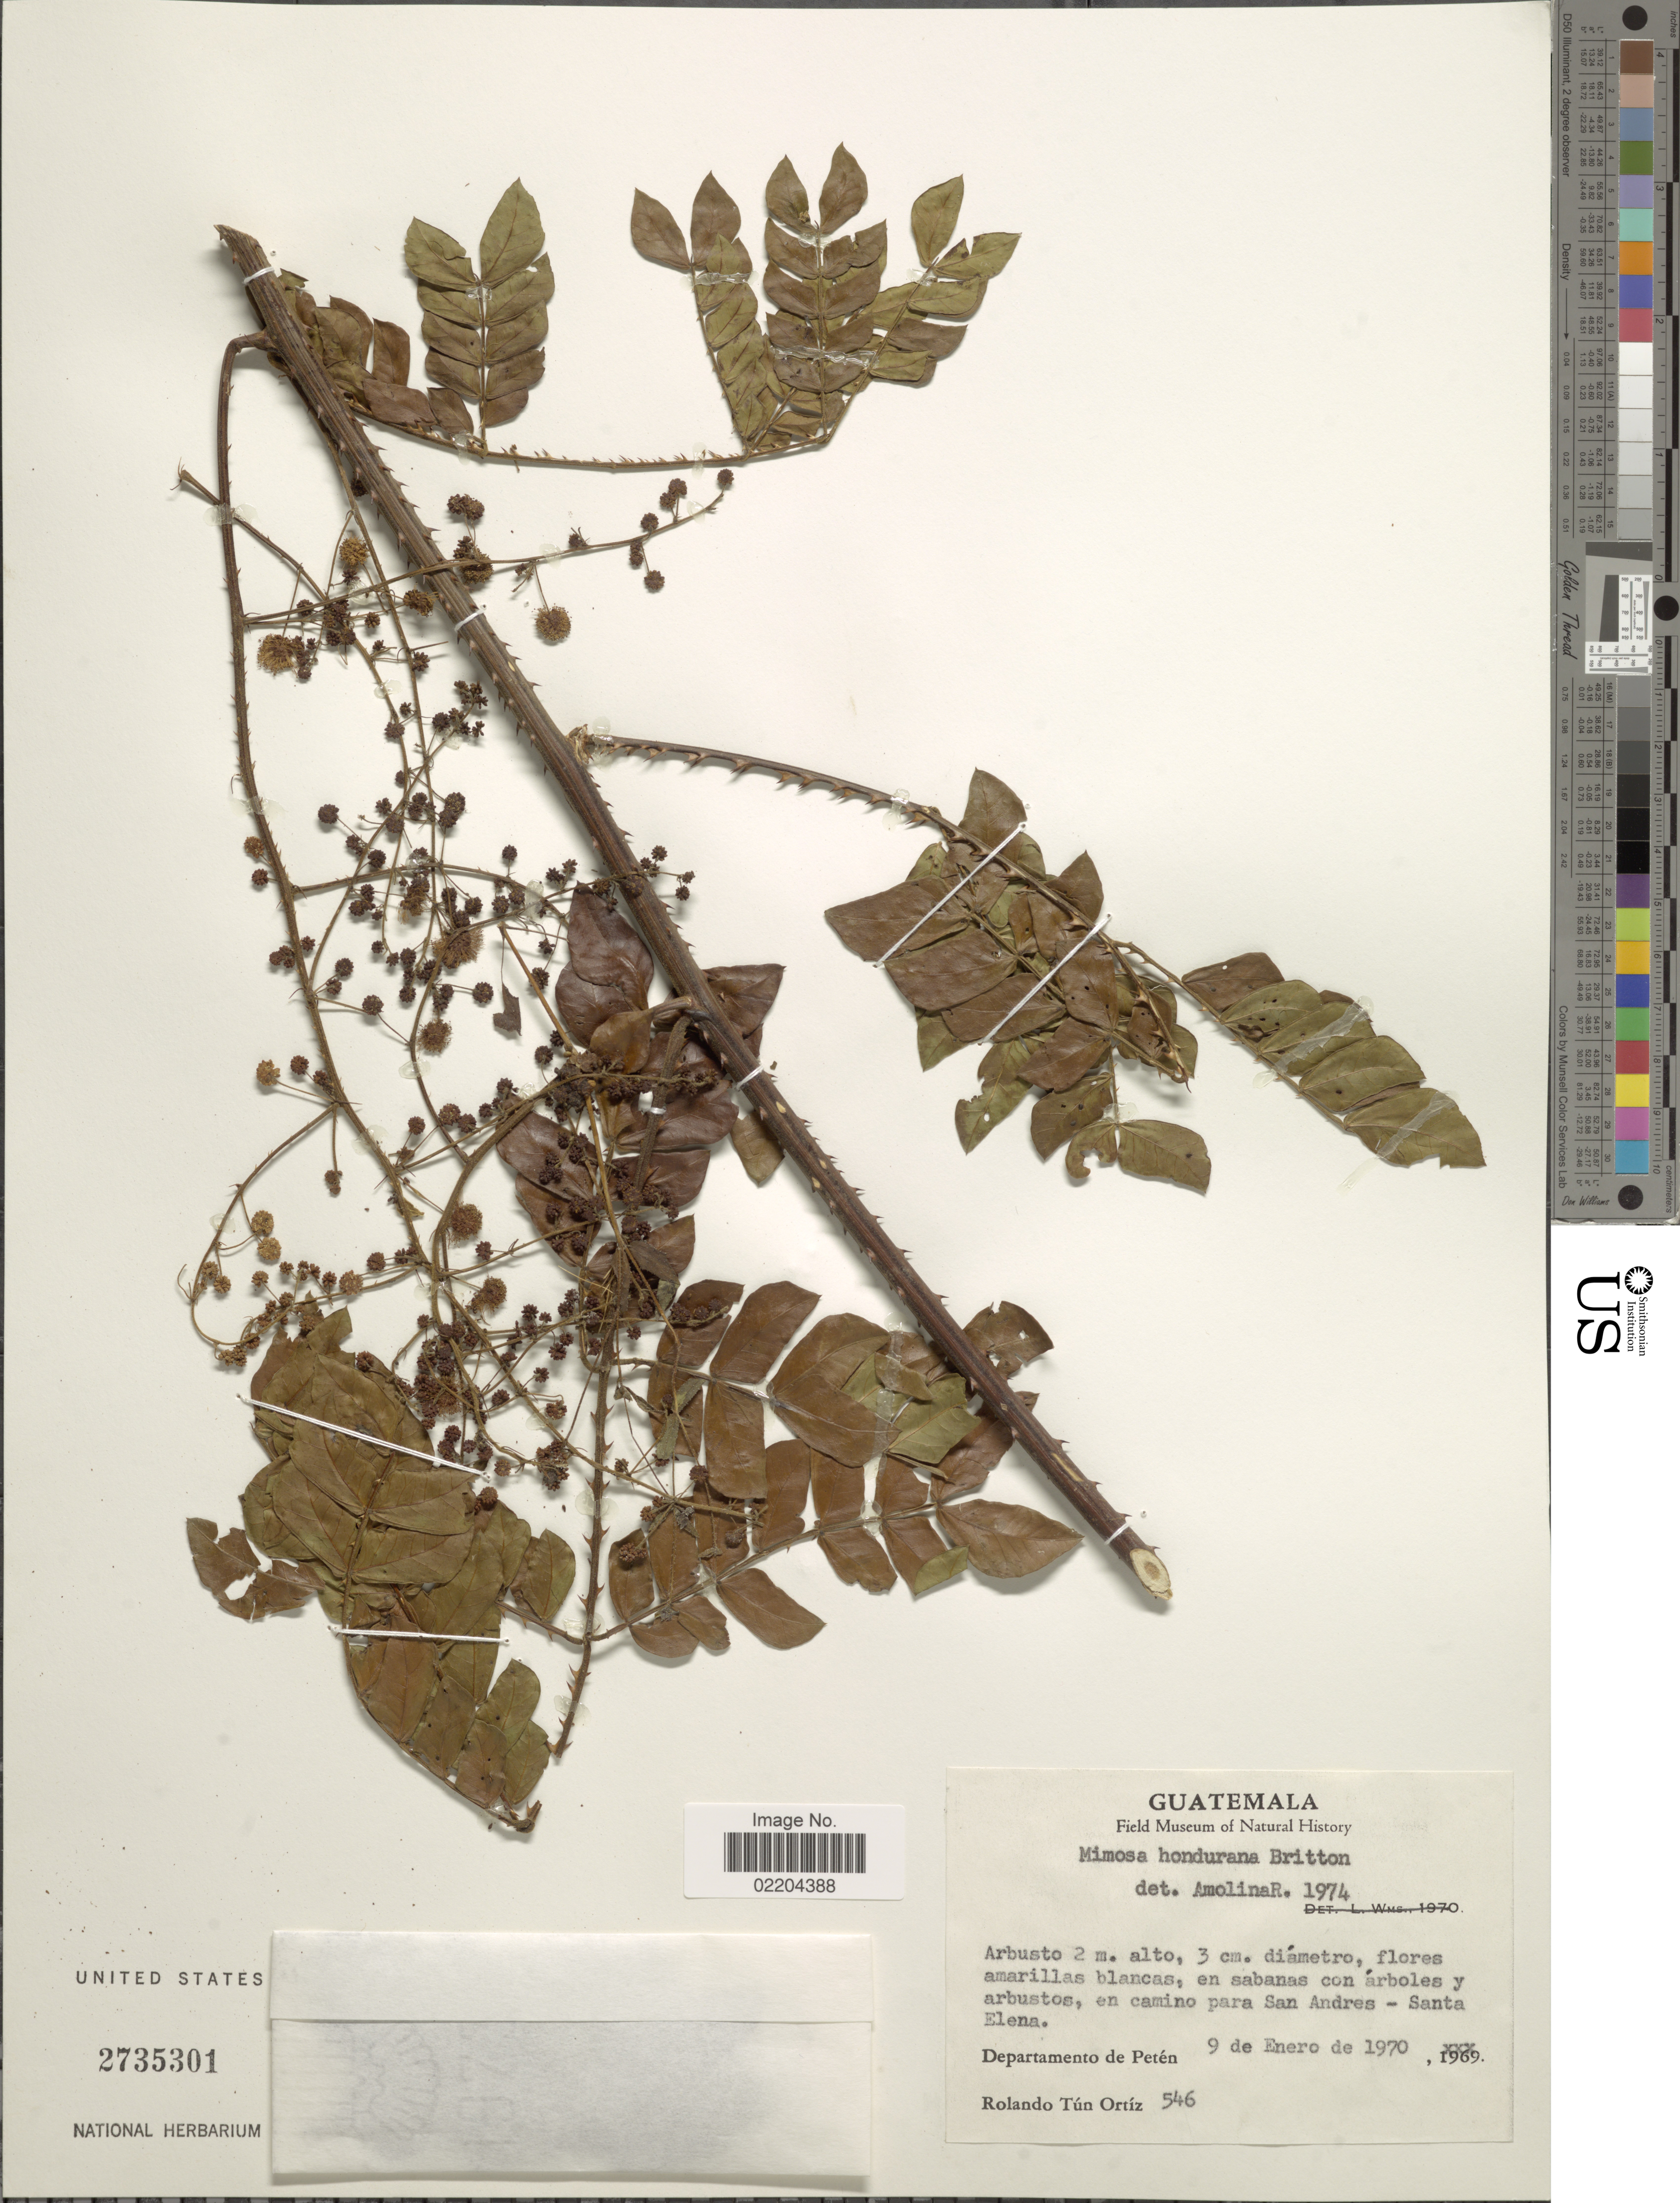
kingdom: Plantae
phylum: Tracheophyta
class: Magnoliopsida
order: Fabales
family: Fabaceae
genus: Mimosa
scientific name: Mimosa hondurana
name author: Britton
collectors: R. T. Ortíz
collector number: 546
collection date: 1970-01-09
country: Guatemala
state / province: El Petén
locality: Departamento de Peten. En camino para San Andres - Santa Elena.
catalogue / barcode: US 2735301